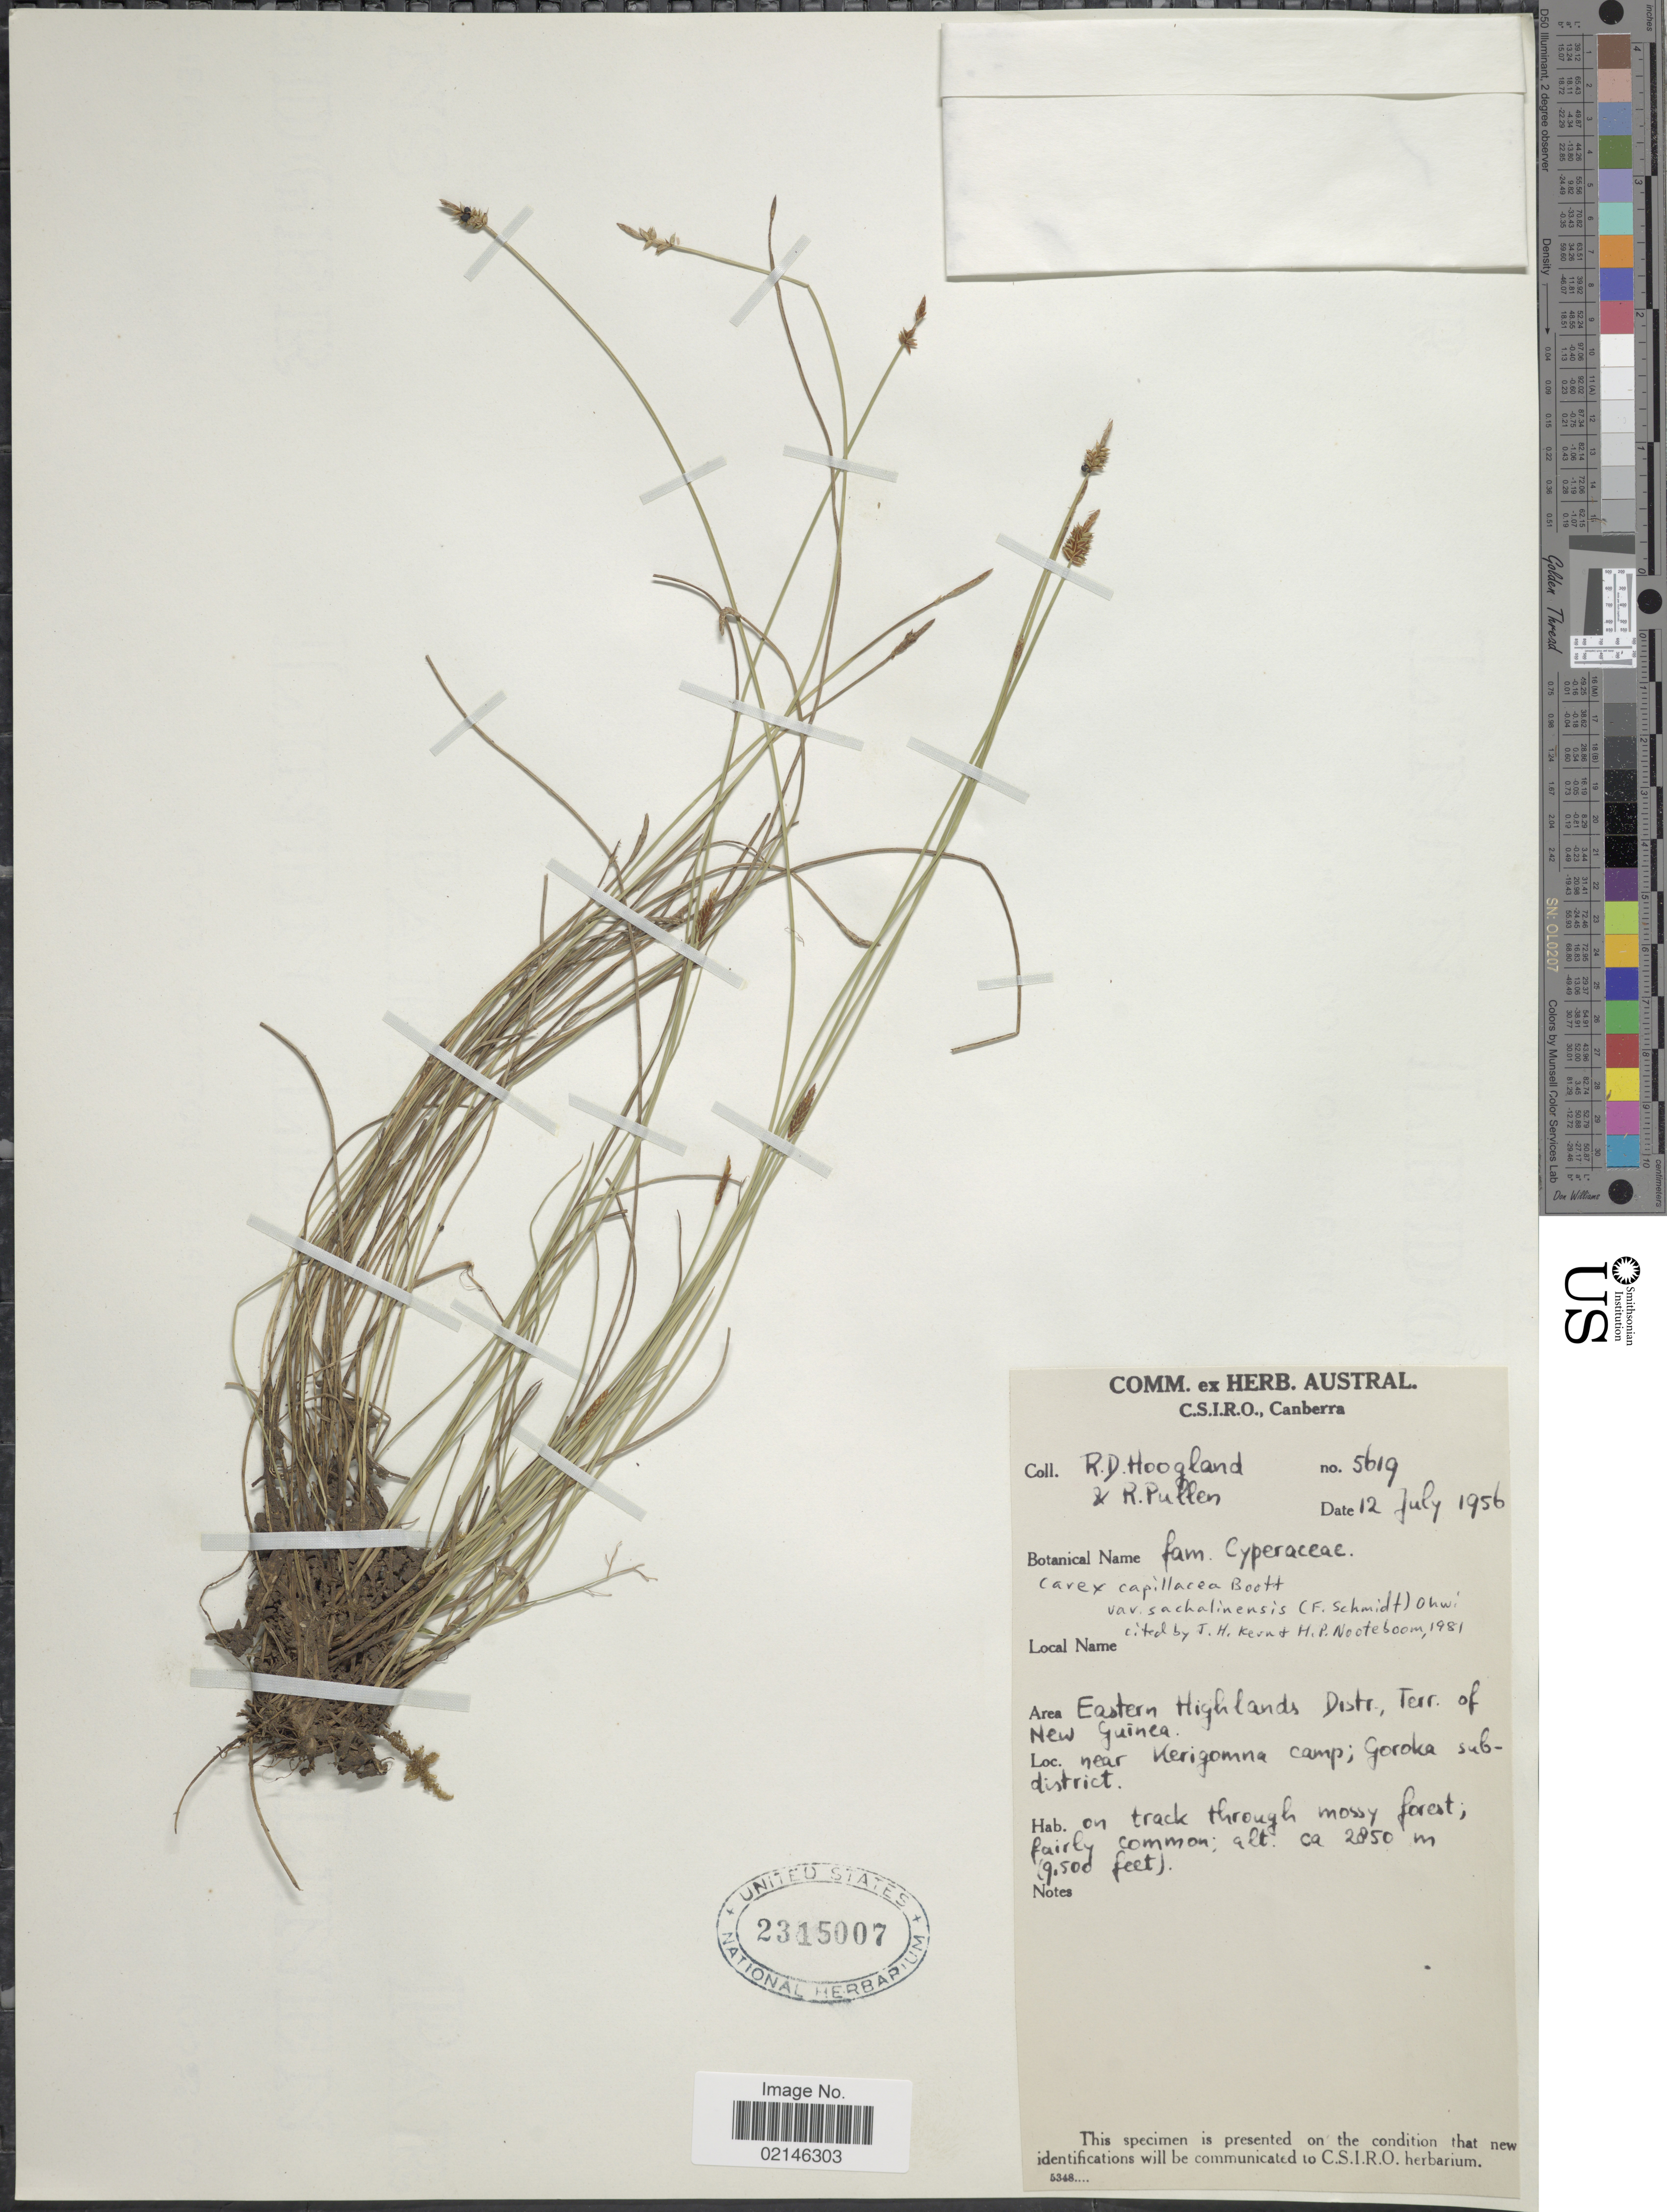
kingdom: Plantae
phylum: Tracheophyta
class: Liliopsida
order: Poales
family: Cyperaceae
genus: Carex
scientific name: Carex capillacea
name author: Boott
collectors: R. D. Hoogland & R. Pullen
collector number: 5619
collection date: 1956-07-12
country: Papua New Guinea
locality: Eastern Highlands Distr., Terr. of New Guinea. near Kerigomna camp; Goroka Subdistrict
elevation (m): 2850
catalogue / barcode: US 2315007